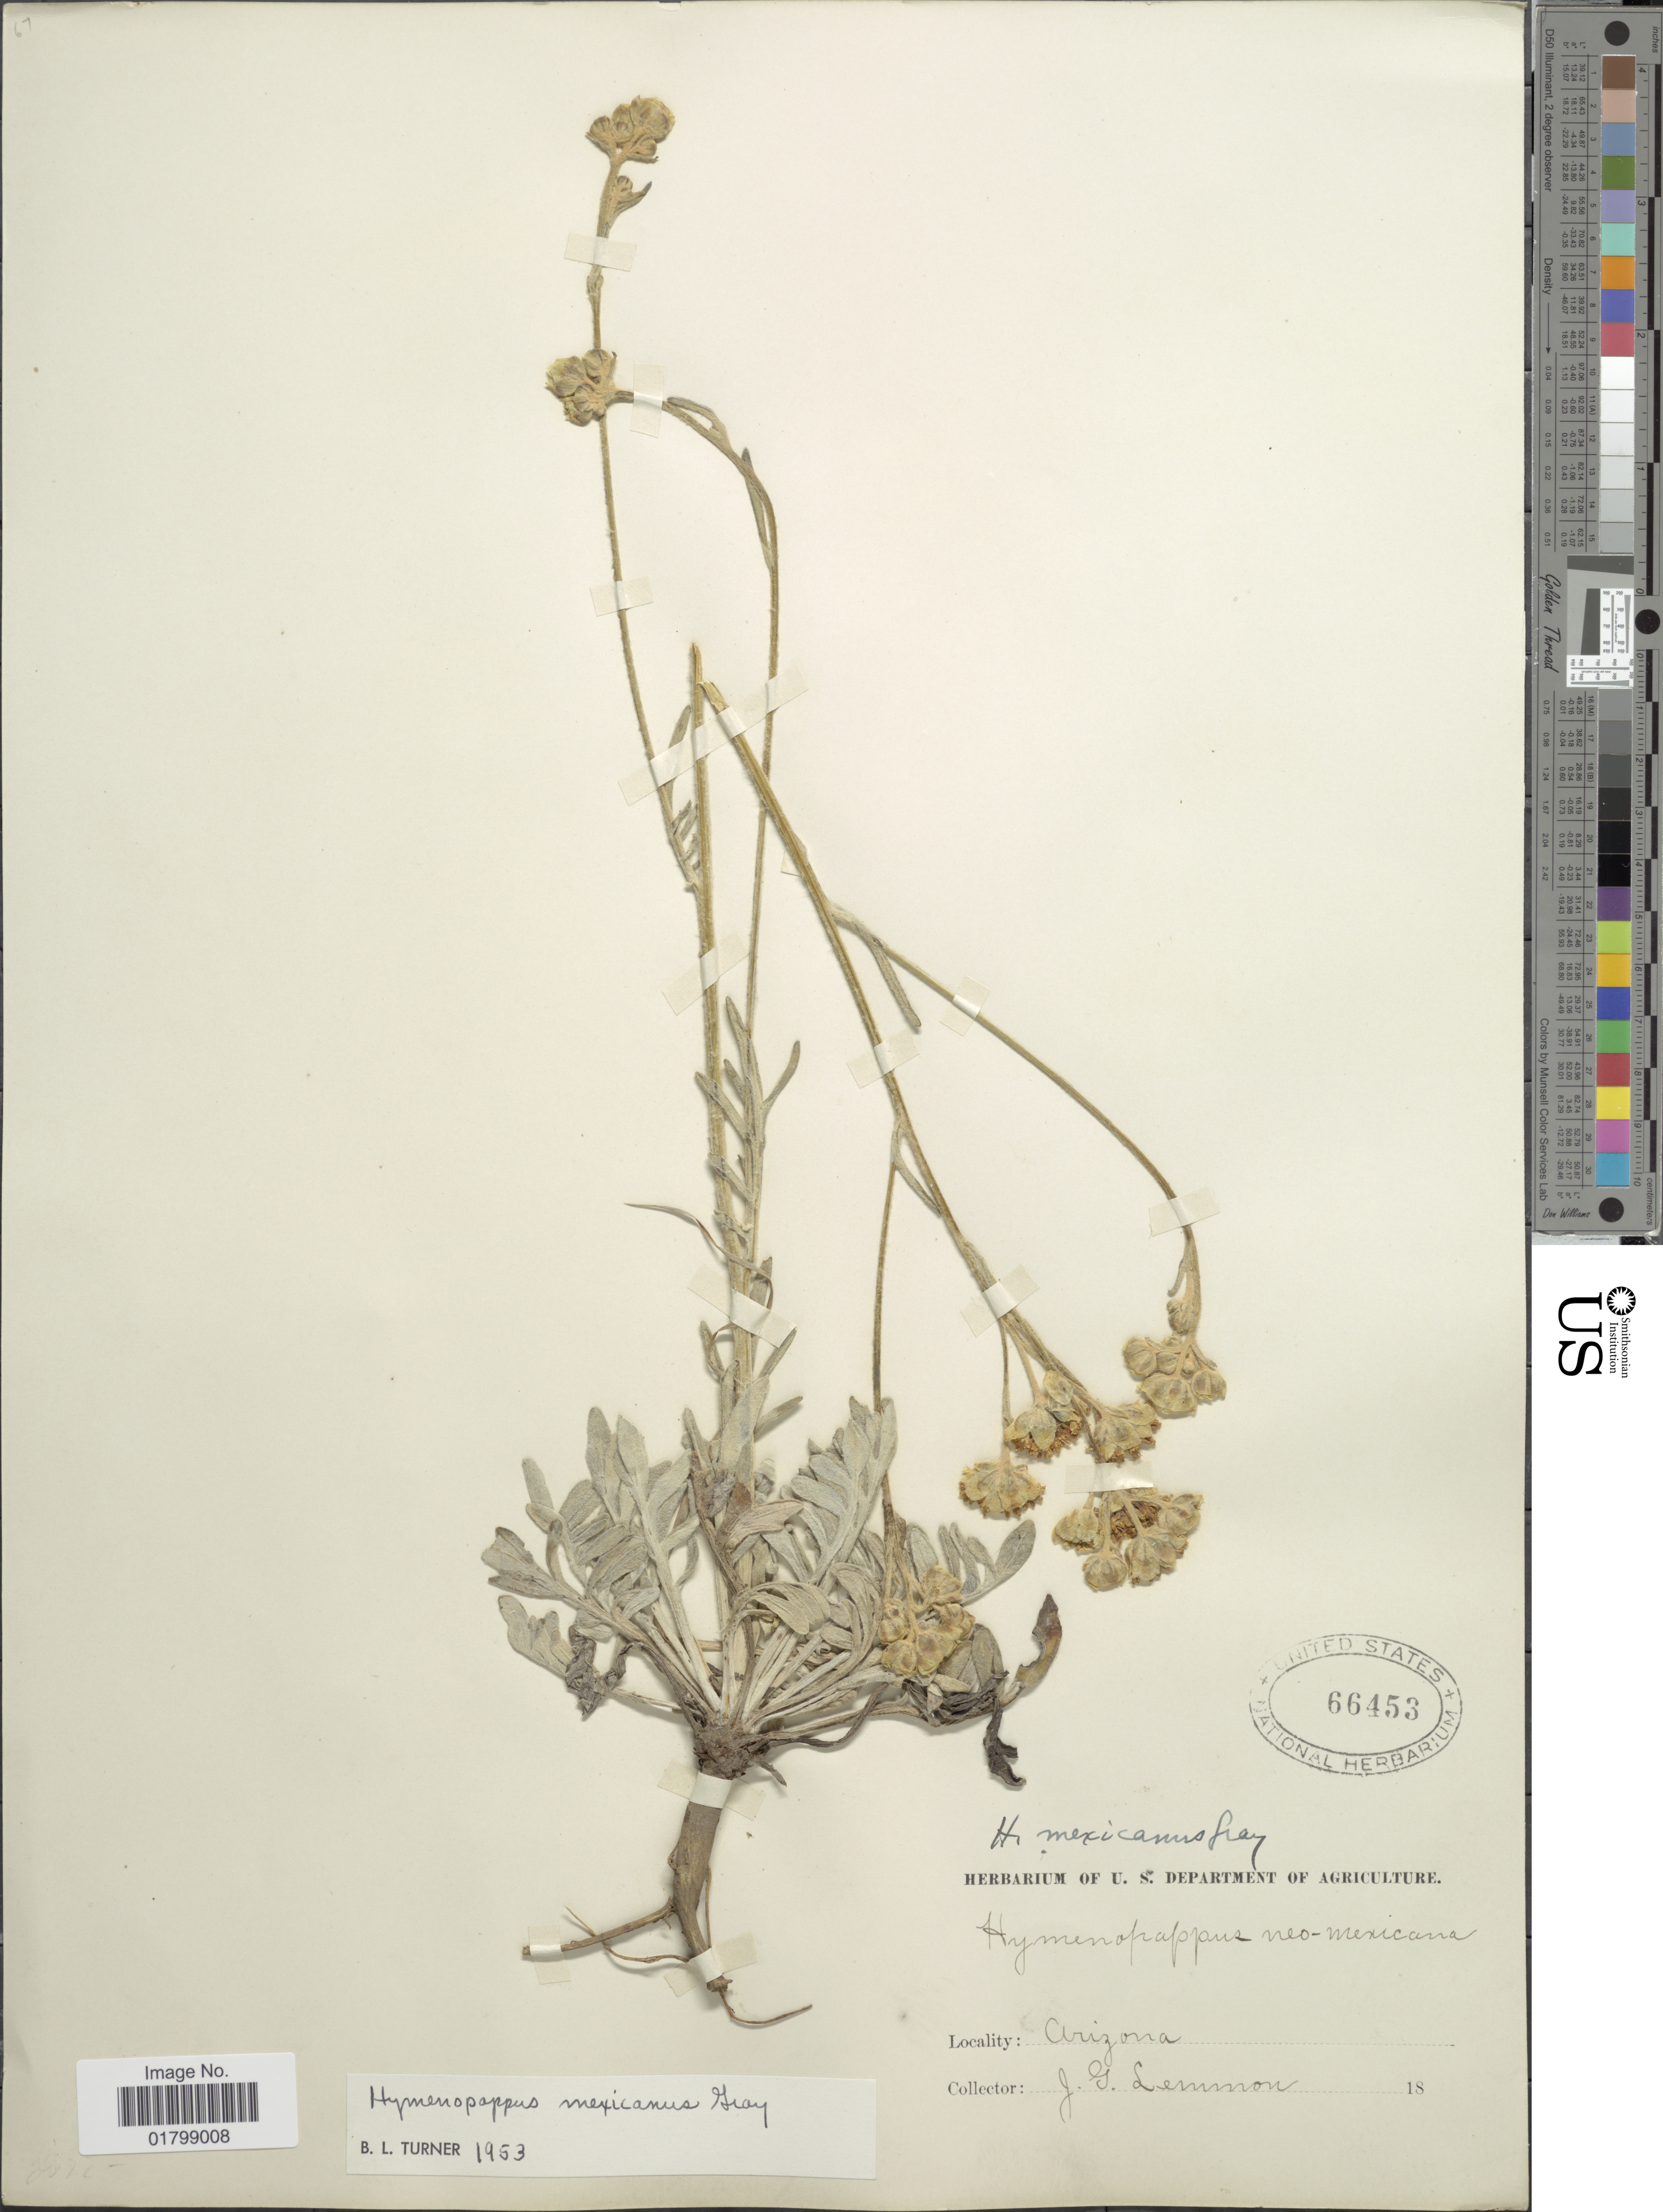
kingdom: Plantae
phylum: Tracheophyta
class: Magnoliopsida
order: Asterales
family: Asteraceae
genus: Hymenopappus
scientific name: Hymenopappus mexicanus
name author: A. Gray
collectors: J. Lemmon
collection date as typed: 18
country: United States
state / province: Arizona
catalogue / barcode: US 66453